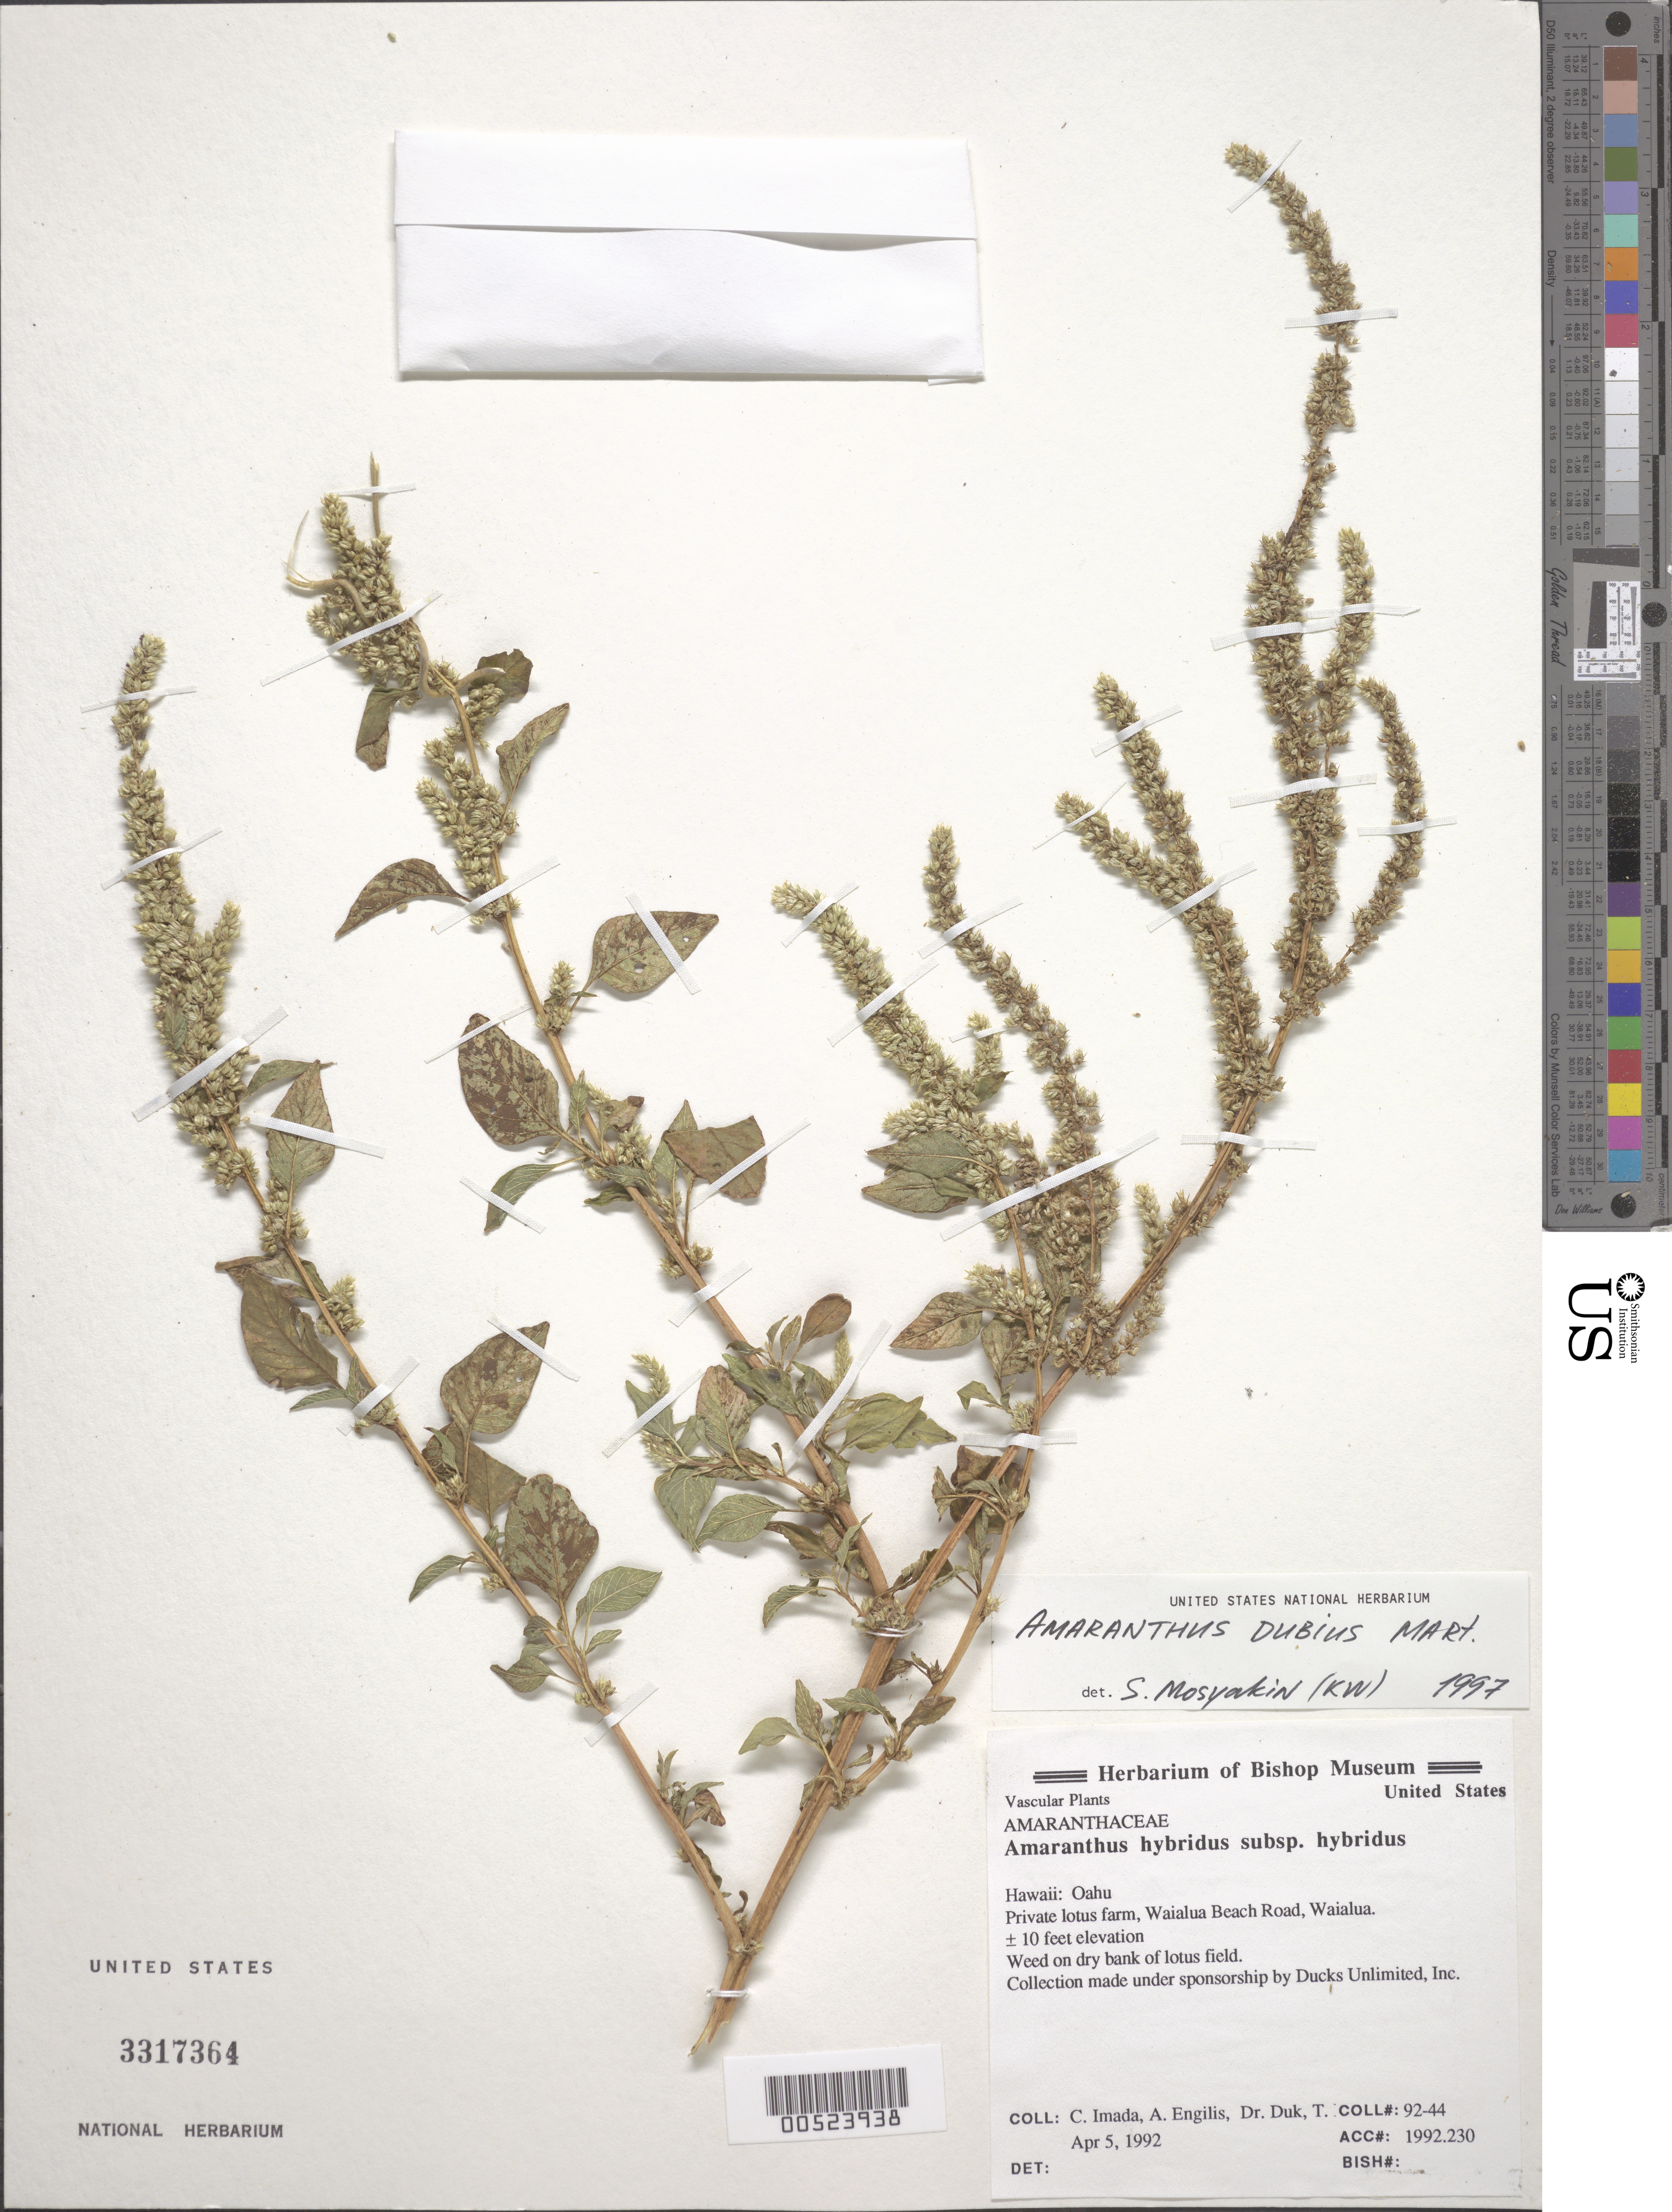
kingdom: Plantae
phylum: Tracheophyta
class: Magnoliopsida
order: Caryophyllales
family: Amaranthaceae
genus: Amaranthus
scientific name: Amaranthus hybridus subsp. hybridus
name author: L.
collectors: C. Imada, A. Engilis & T. Duk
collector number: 92-44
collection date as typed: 5 Apr 1992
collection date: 1992-04-05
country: United States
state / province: Hawaii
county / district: Honolulu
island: Oahu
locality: Private lotus farm, Waialua Beach Rd, Waialua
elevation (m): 3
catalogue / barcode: US 3317364